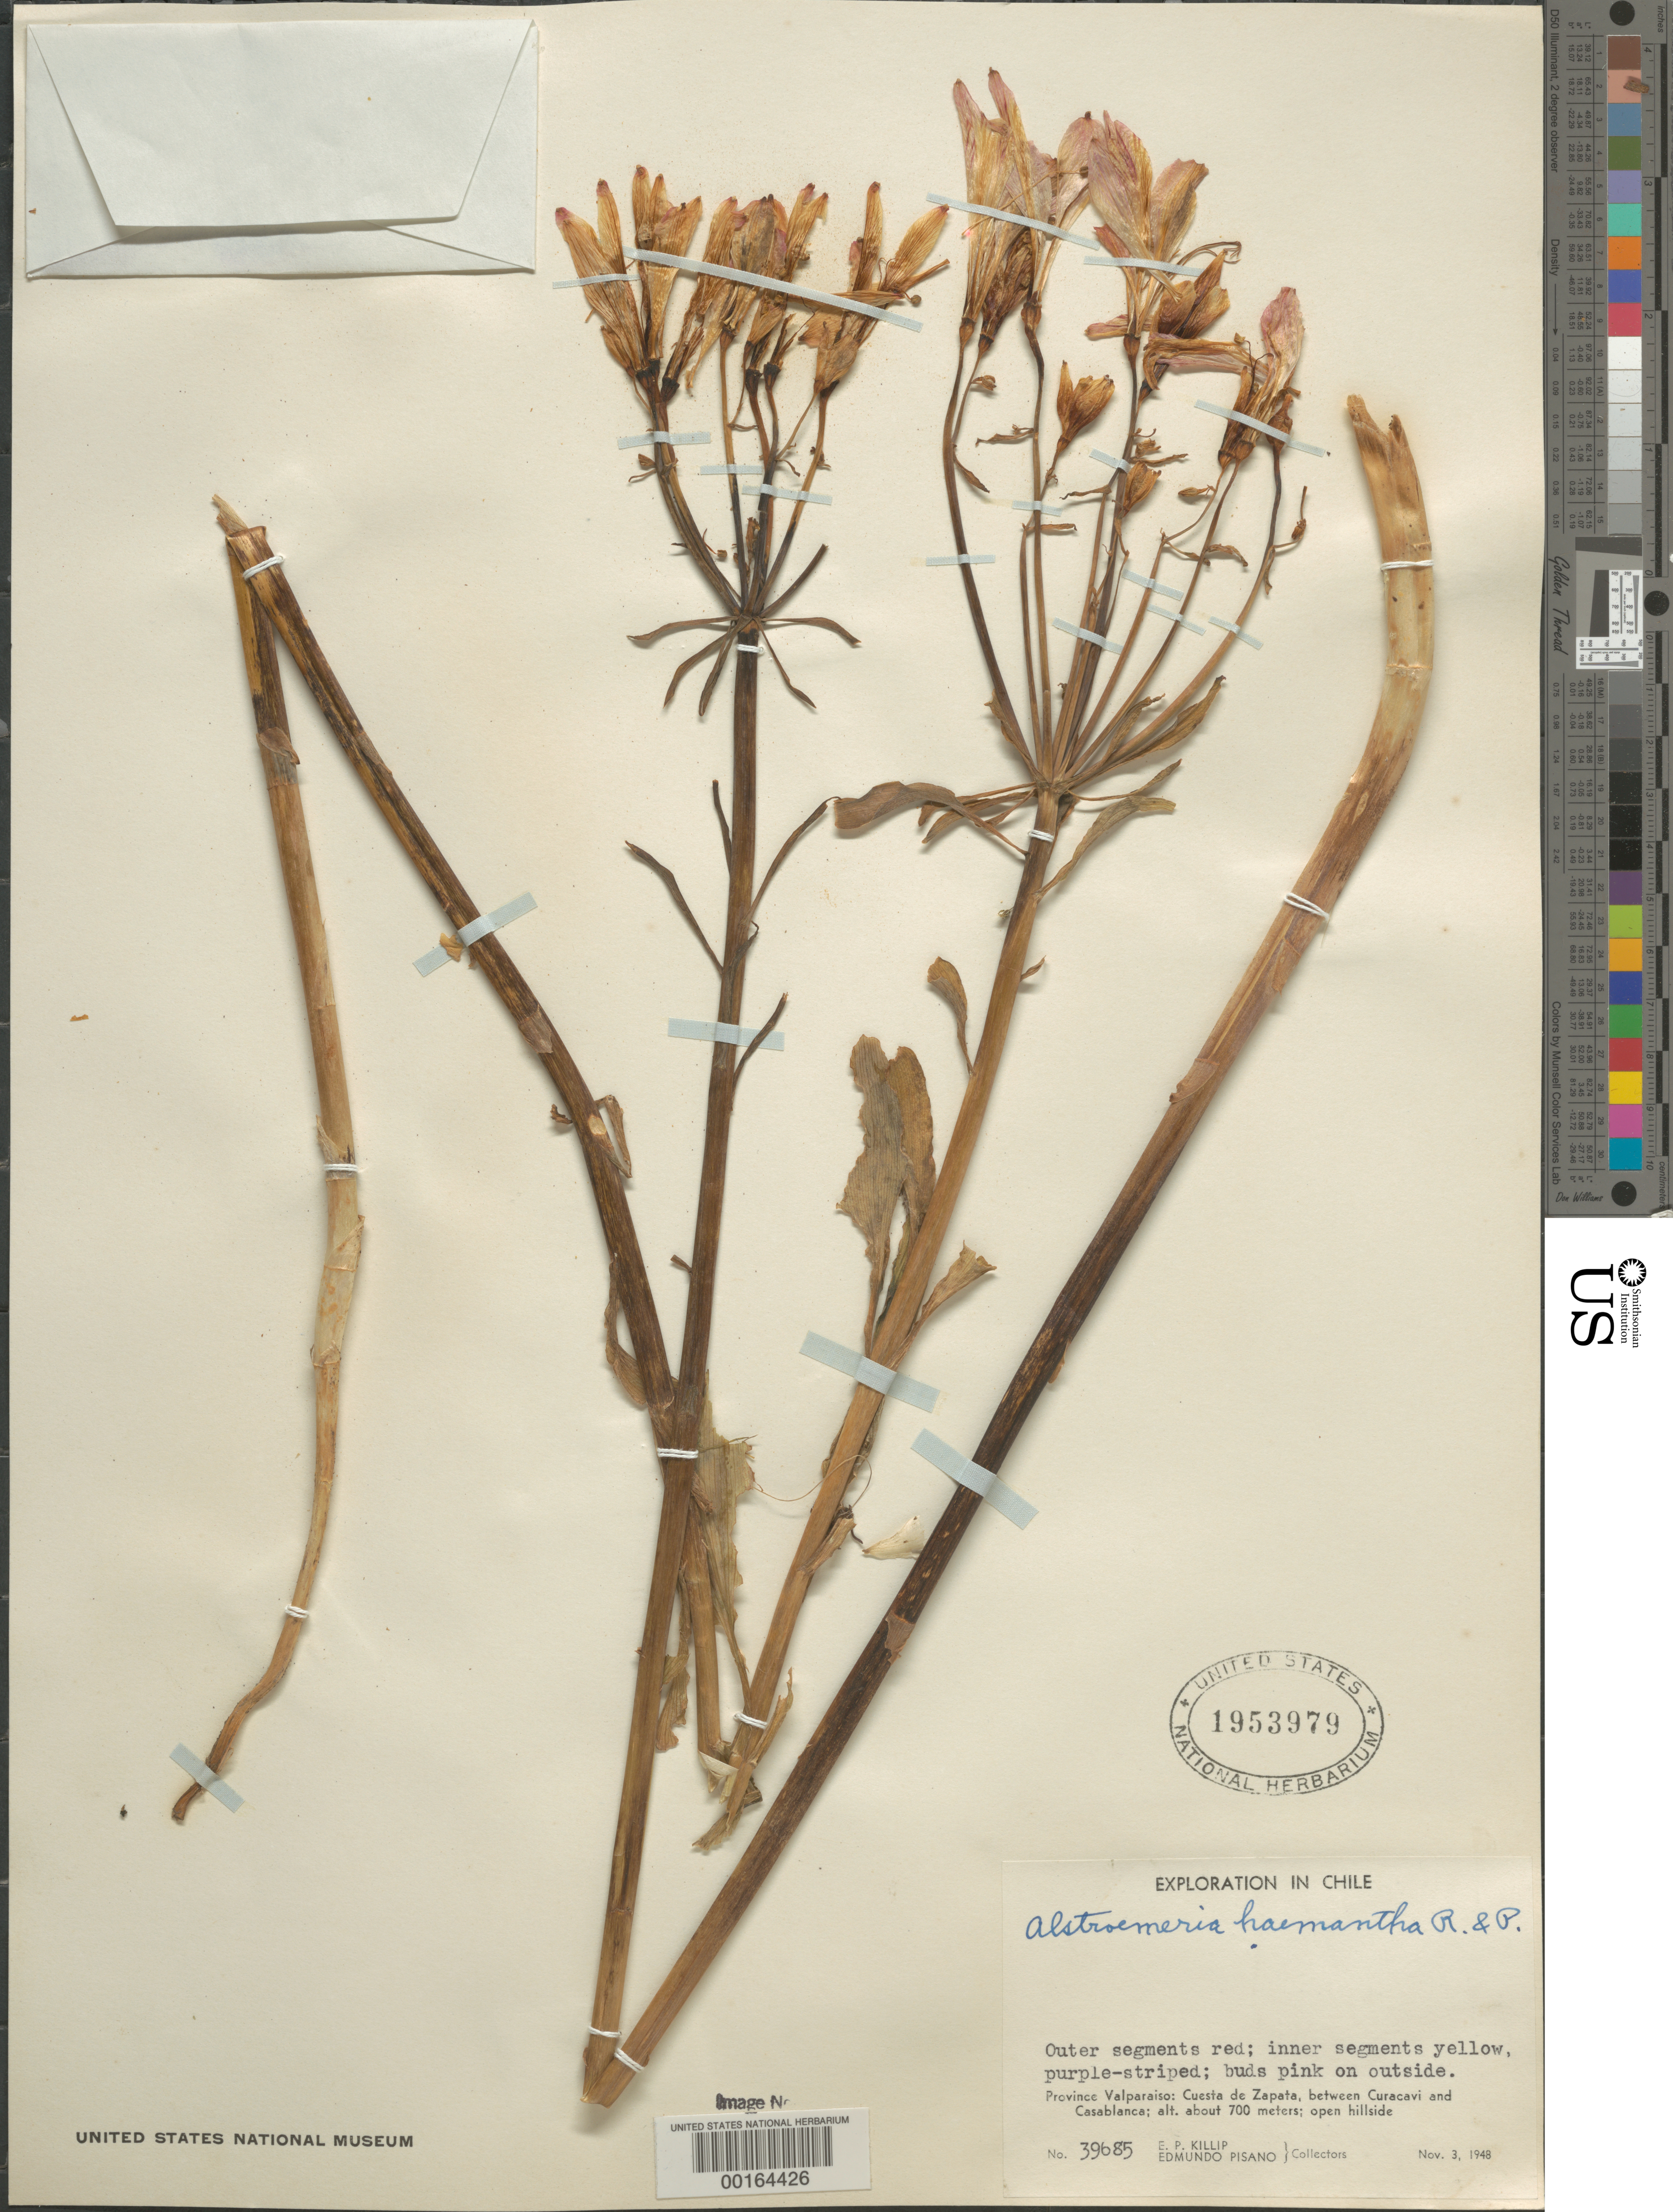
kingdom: Plantae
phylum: Tracheophyta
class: Liliopsida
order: Liliales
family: Alstroemeriaceae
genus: Alstroemeria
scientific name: Alstroemeria haemantha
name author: Ruiz & Pav.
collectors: E. P. Killip & E. Pisano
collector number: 39685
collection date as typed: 03 Nov 1948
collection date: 1948-11-03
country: Chile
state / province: Valparaíso (V)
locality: Cuesta de zapata, between curacavi and casablanca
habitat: Open hillside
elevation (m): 700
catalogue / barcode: US 1953979